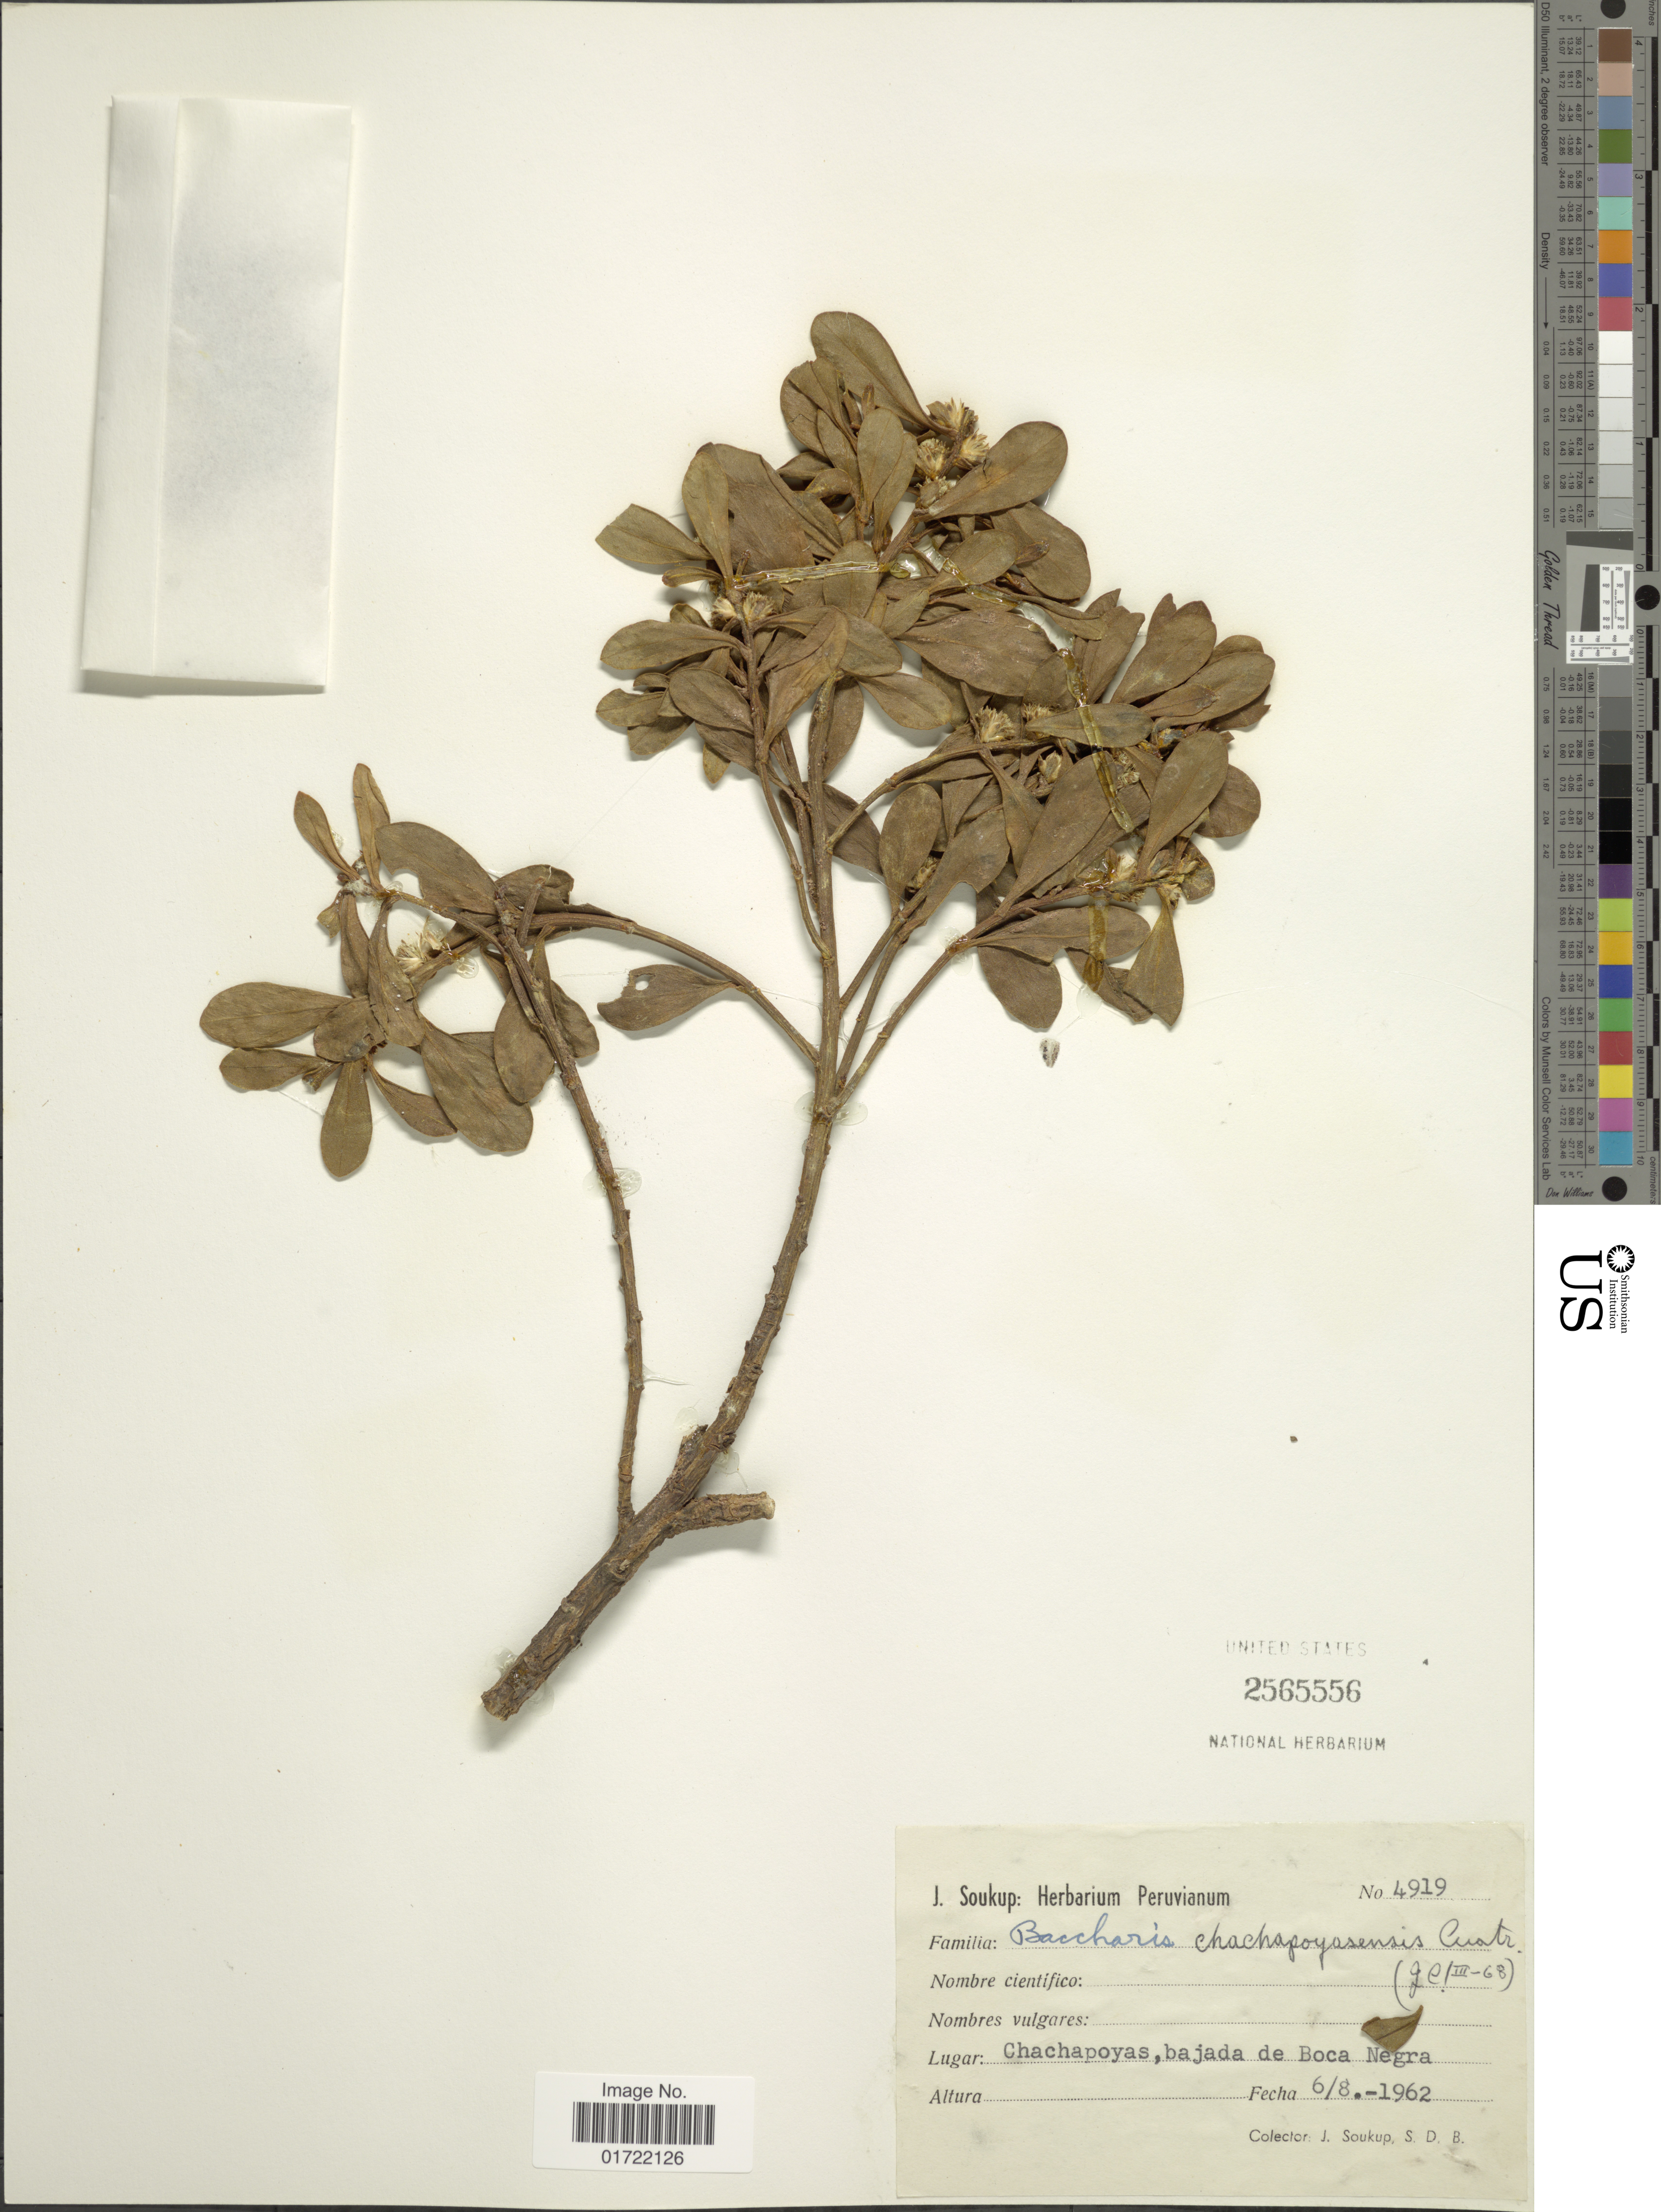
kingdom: Plantae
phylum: Tracheophyta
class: Magnoliopsida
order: Asterales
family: Asteraceae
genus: Baccharis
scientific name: Baccharis chachapoyasensis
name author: Cuatrec.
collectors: J. Soukup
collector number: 4919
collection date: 1962-08-06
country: Peru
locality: Chachapoyas, bajada de Boca Negra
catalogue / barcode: US 2565556